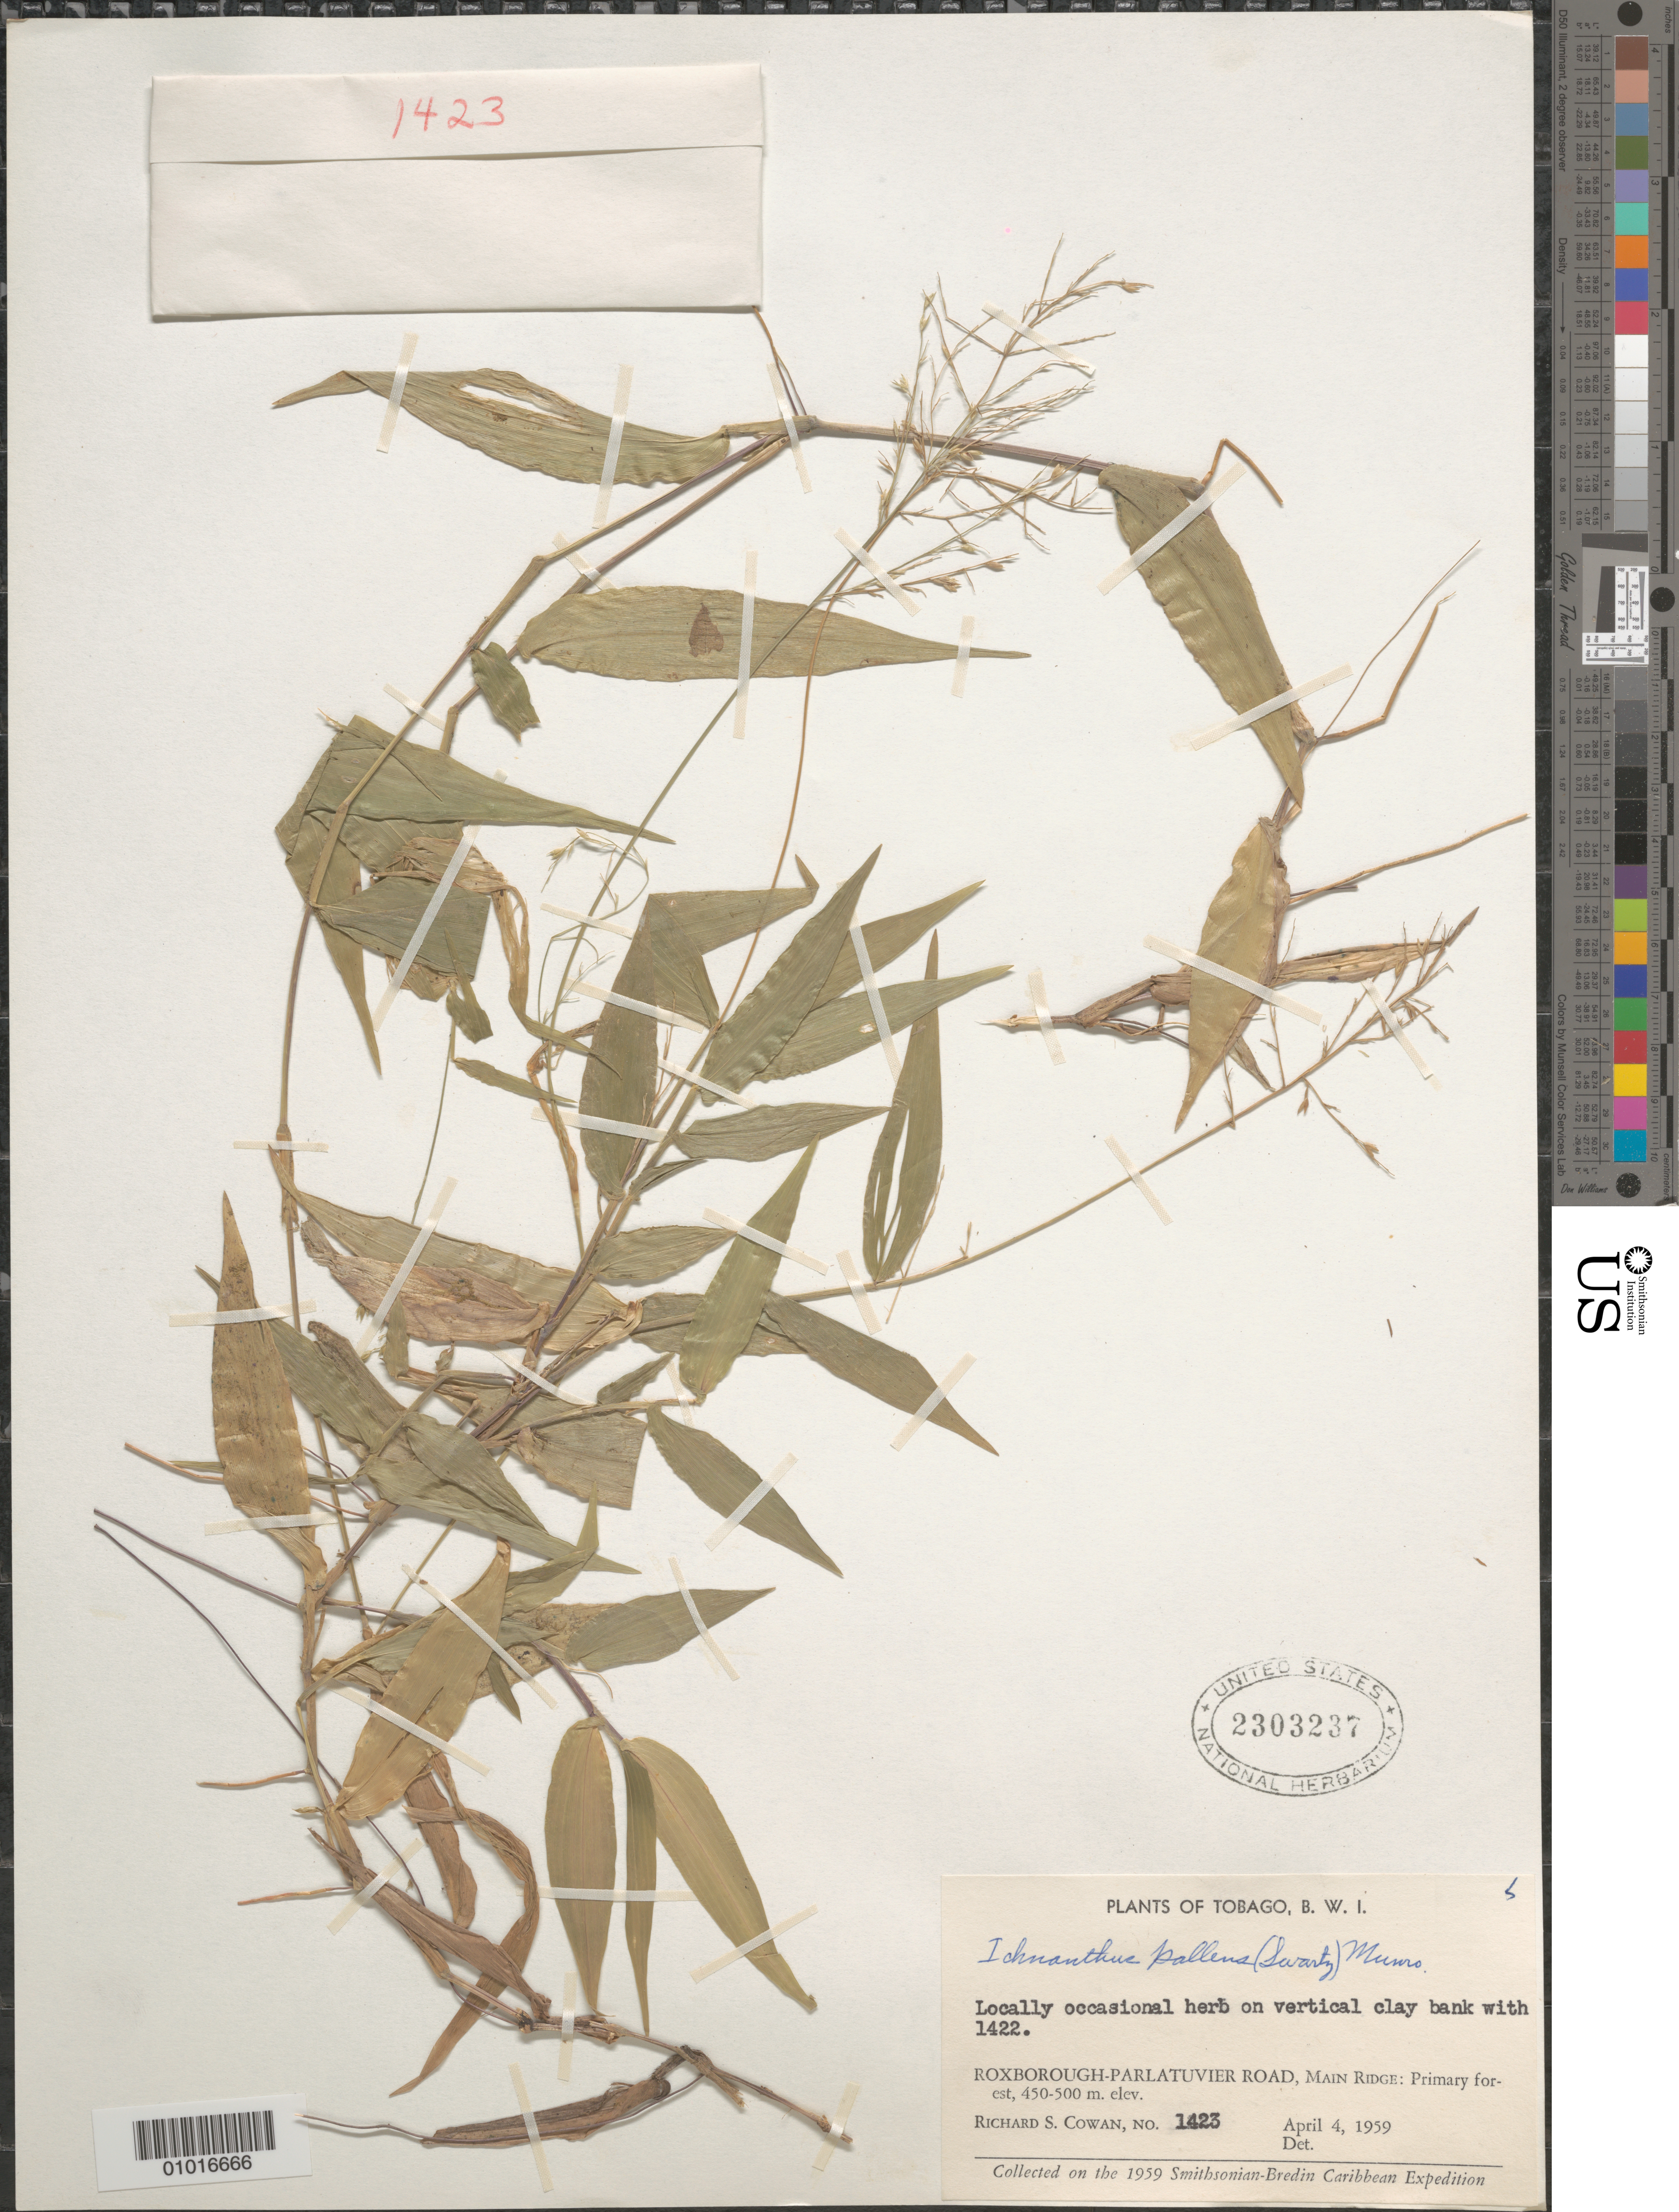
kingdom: Plantae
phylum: Tracheophyta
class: Liliopsida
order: Poales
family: Poaceae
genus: Ichnanthus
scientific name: Ichnanthus pallens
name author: (Sw.) Munro ex Benth.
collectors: R. S. Cowan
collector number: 1423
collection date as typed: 04 Apr 1959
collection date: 1959-04-04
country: Trinidad and Tobago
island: Tobago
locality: Roxborough-Parlatuvier Road, Main Ridge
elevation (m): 450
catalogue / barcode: US 2303237